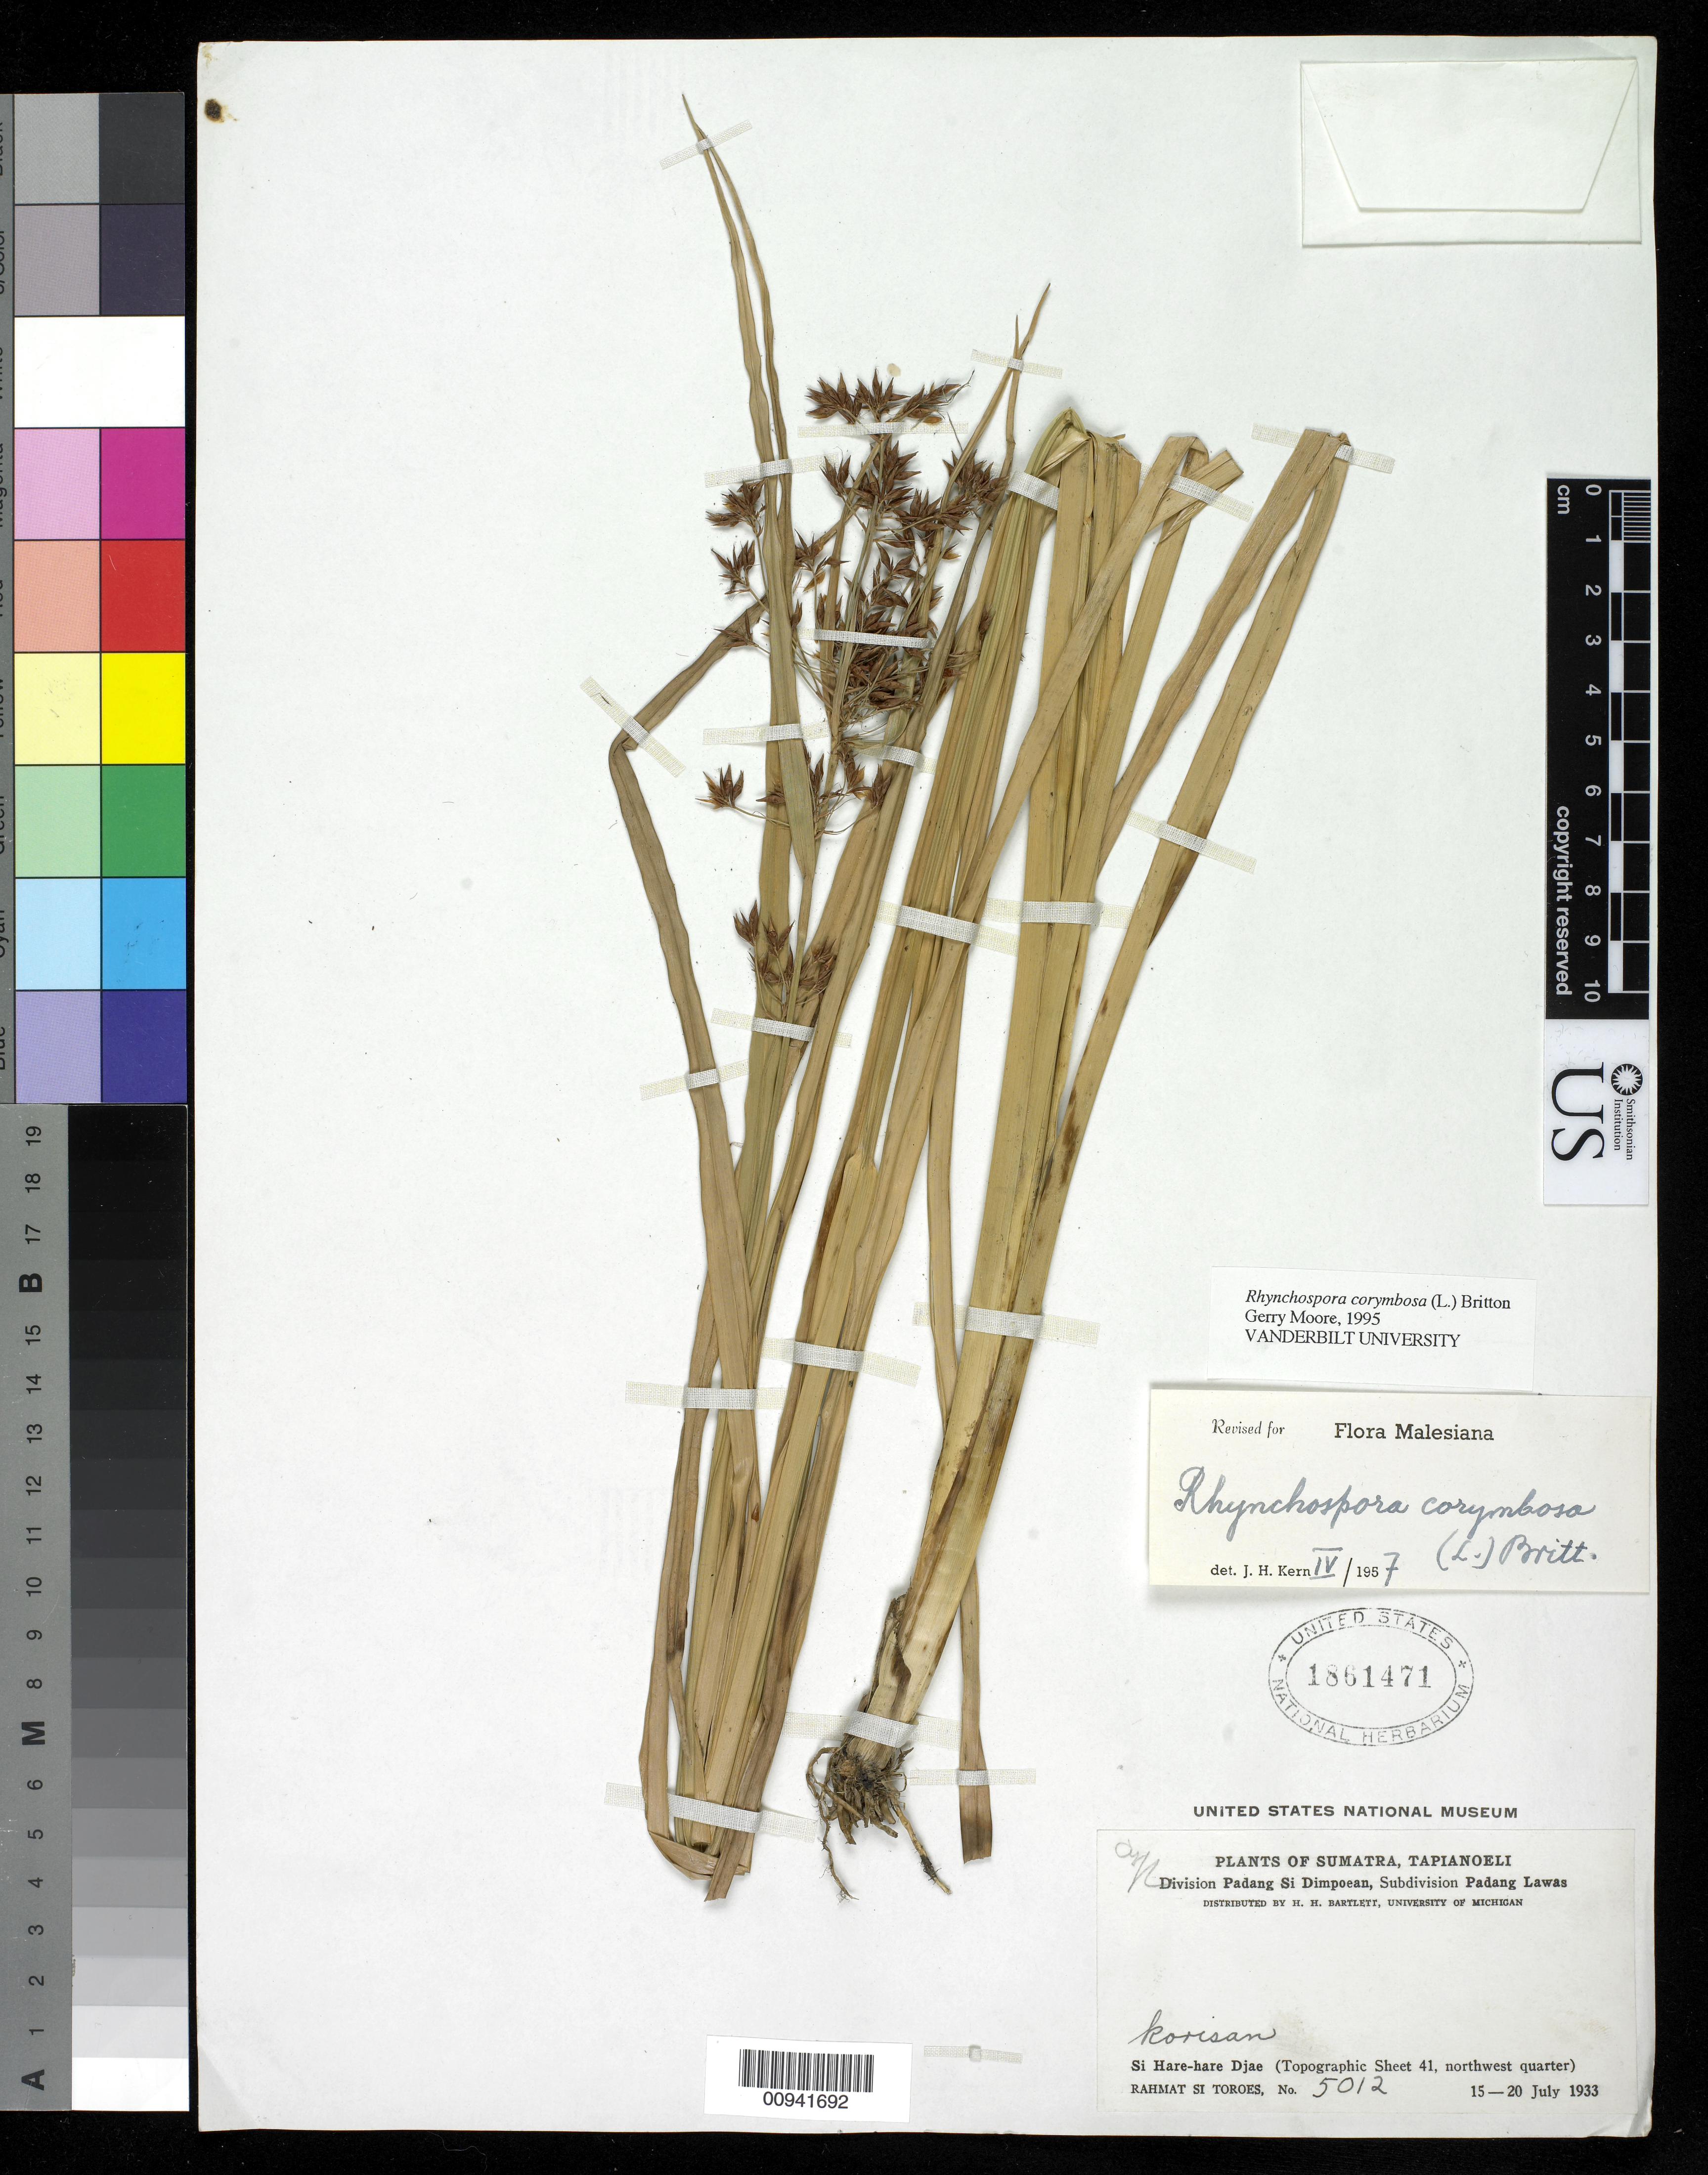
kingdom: Plantae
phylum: Tracheophyta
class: Liliopsida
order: Poales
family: Cyperaceae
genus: Rhynchospora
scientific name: Rhynchospora corymbosa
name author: (L.) Britton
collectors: Rahmat Si Boeea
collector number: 5012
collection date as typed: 15 Jul 1933 to 20 Jul 1933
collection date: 1933-07-15/1933-07-20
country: Indonesia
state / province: Sumatra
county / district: Sumatera Utara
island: Sumatra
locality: Tapianoeli. Padang Lawas.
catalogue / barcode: US 1861471